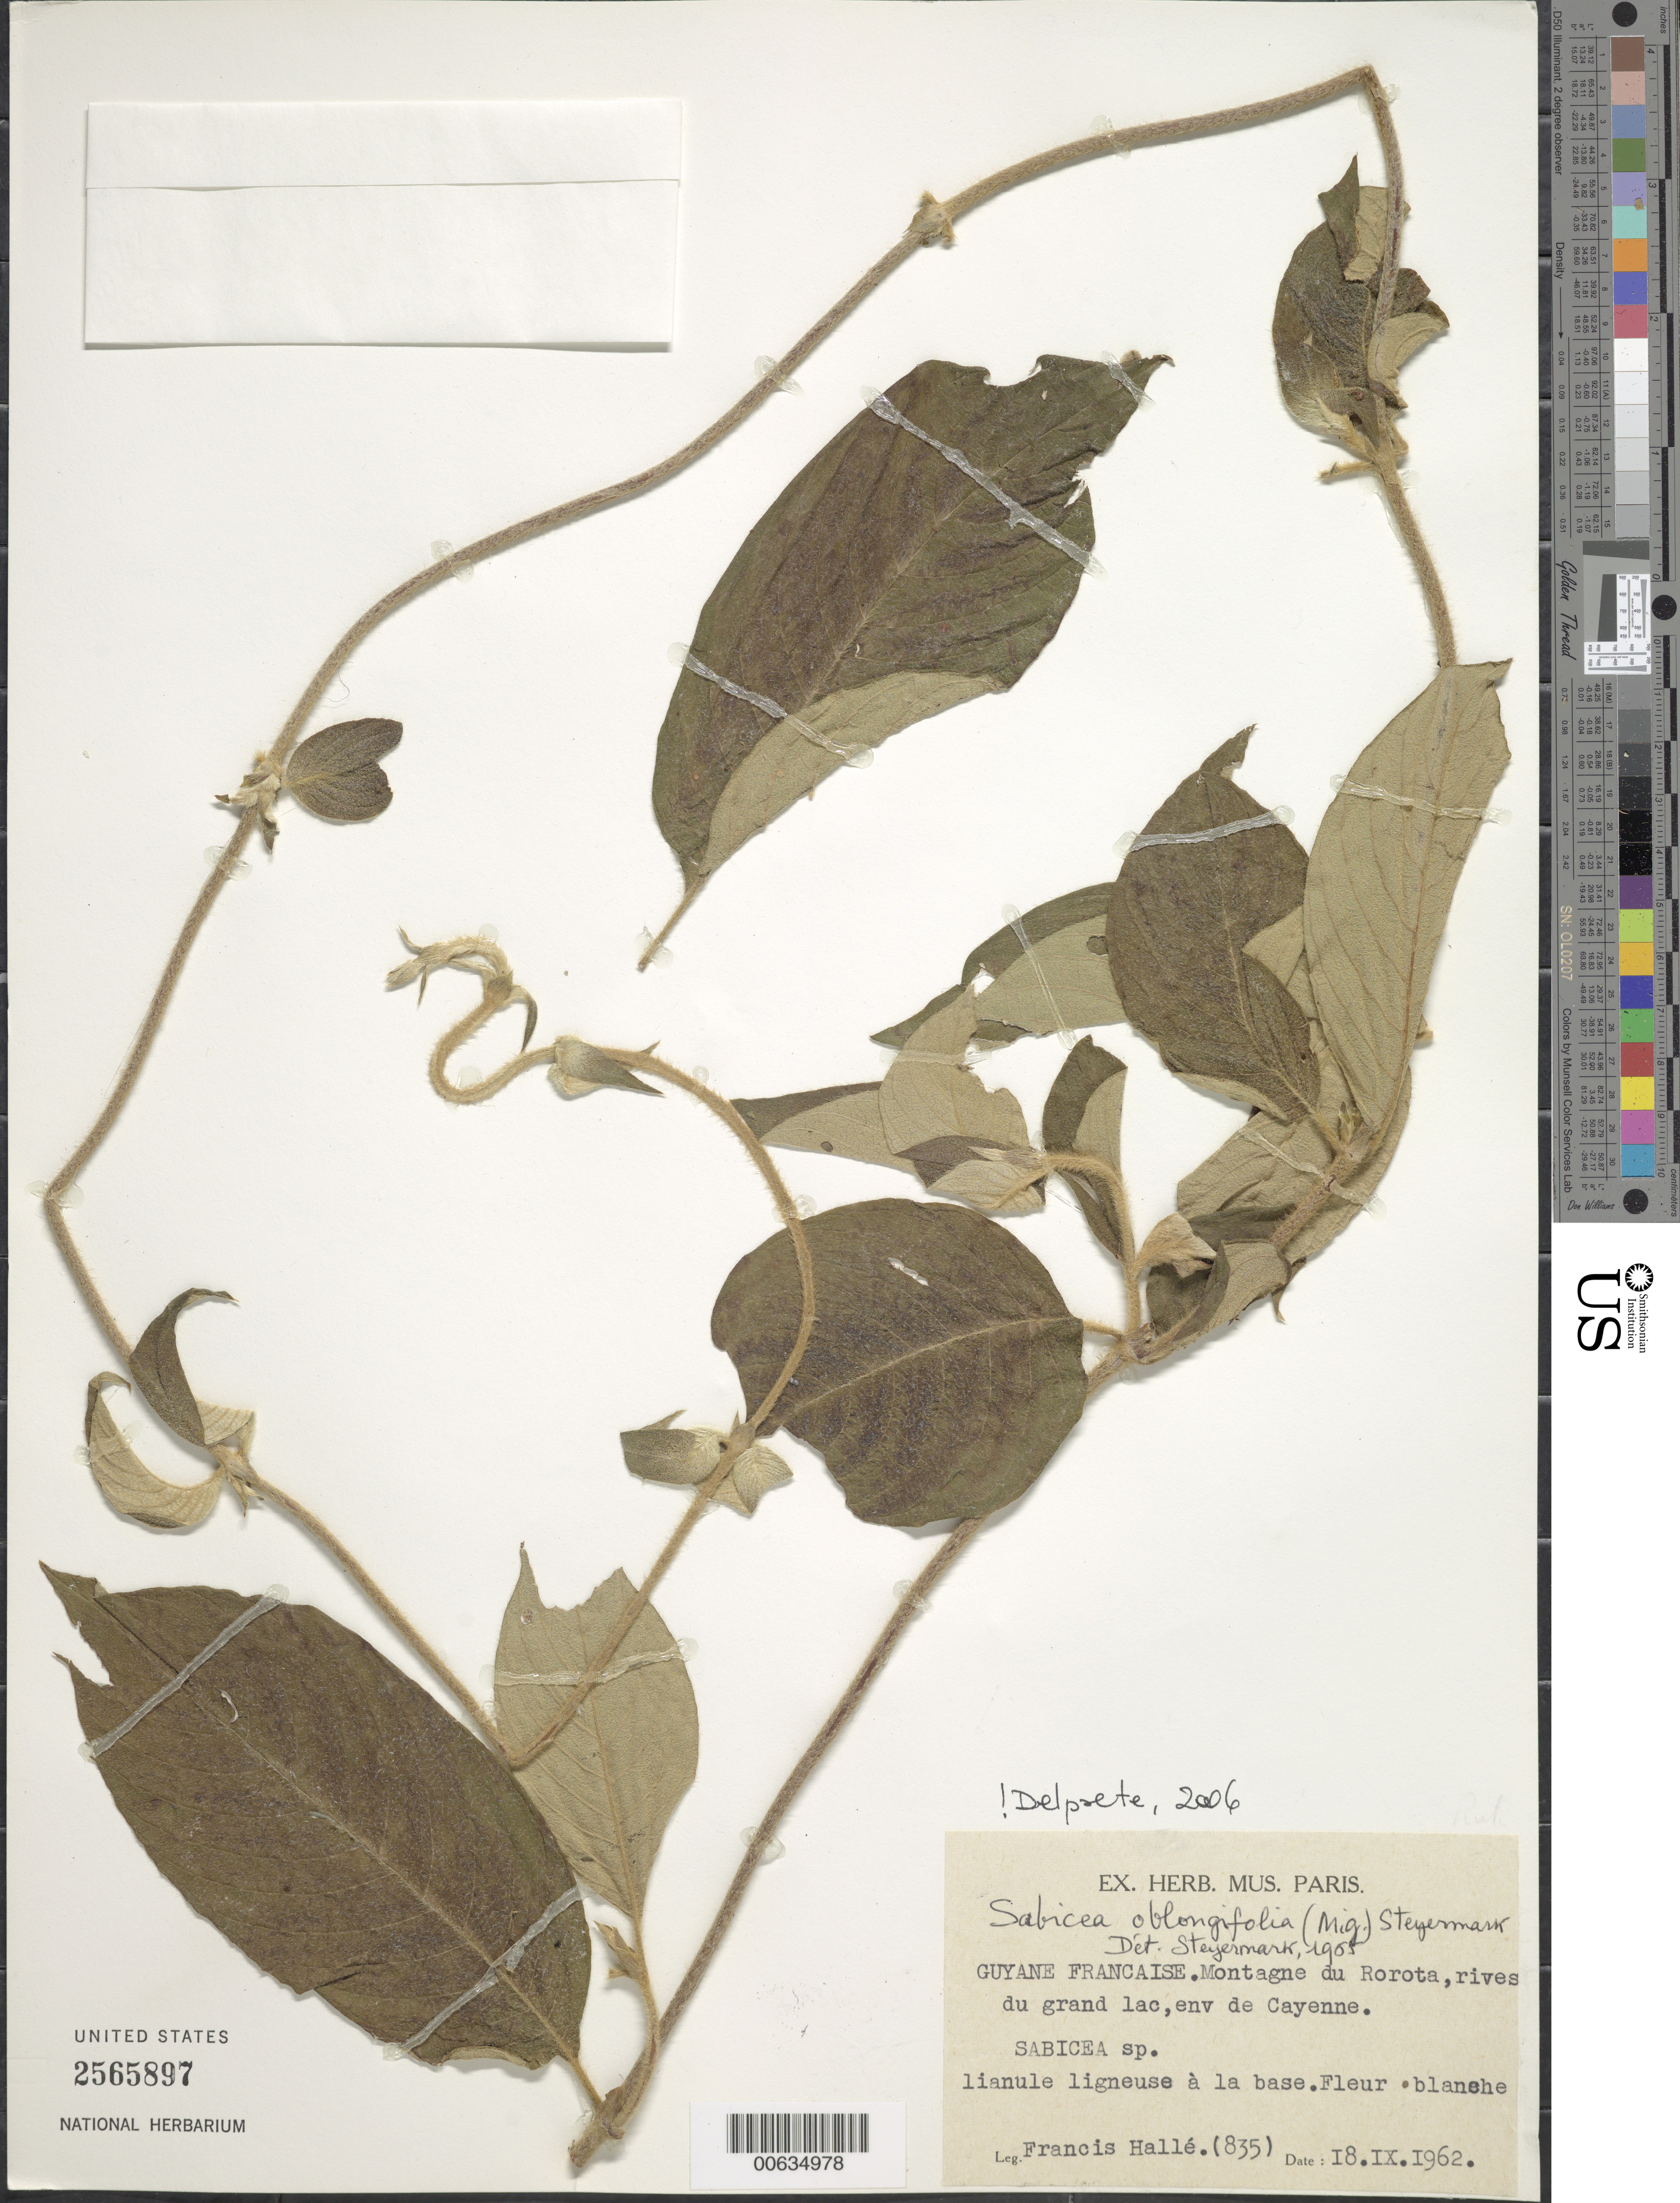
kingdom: Plantae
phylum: Tracheophyta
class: Magnoliopsida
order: Gentianales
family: Rubiaceae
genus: Sabicea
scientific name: Sabicea oblongifolia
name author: (Miq.) Steyerm.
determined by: Delprete, P. G., Herb. de Guyane Cay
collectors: F. Hallé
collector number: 835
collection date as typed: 18-Sep-62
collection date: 1962-09-18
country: French Guiana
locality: Montagne du Rorota, rives du grand lac, env de Cayenne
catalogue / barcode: US 2565897